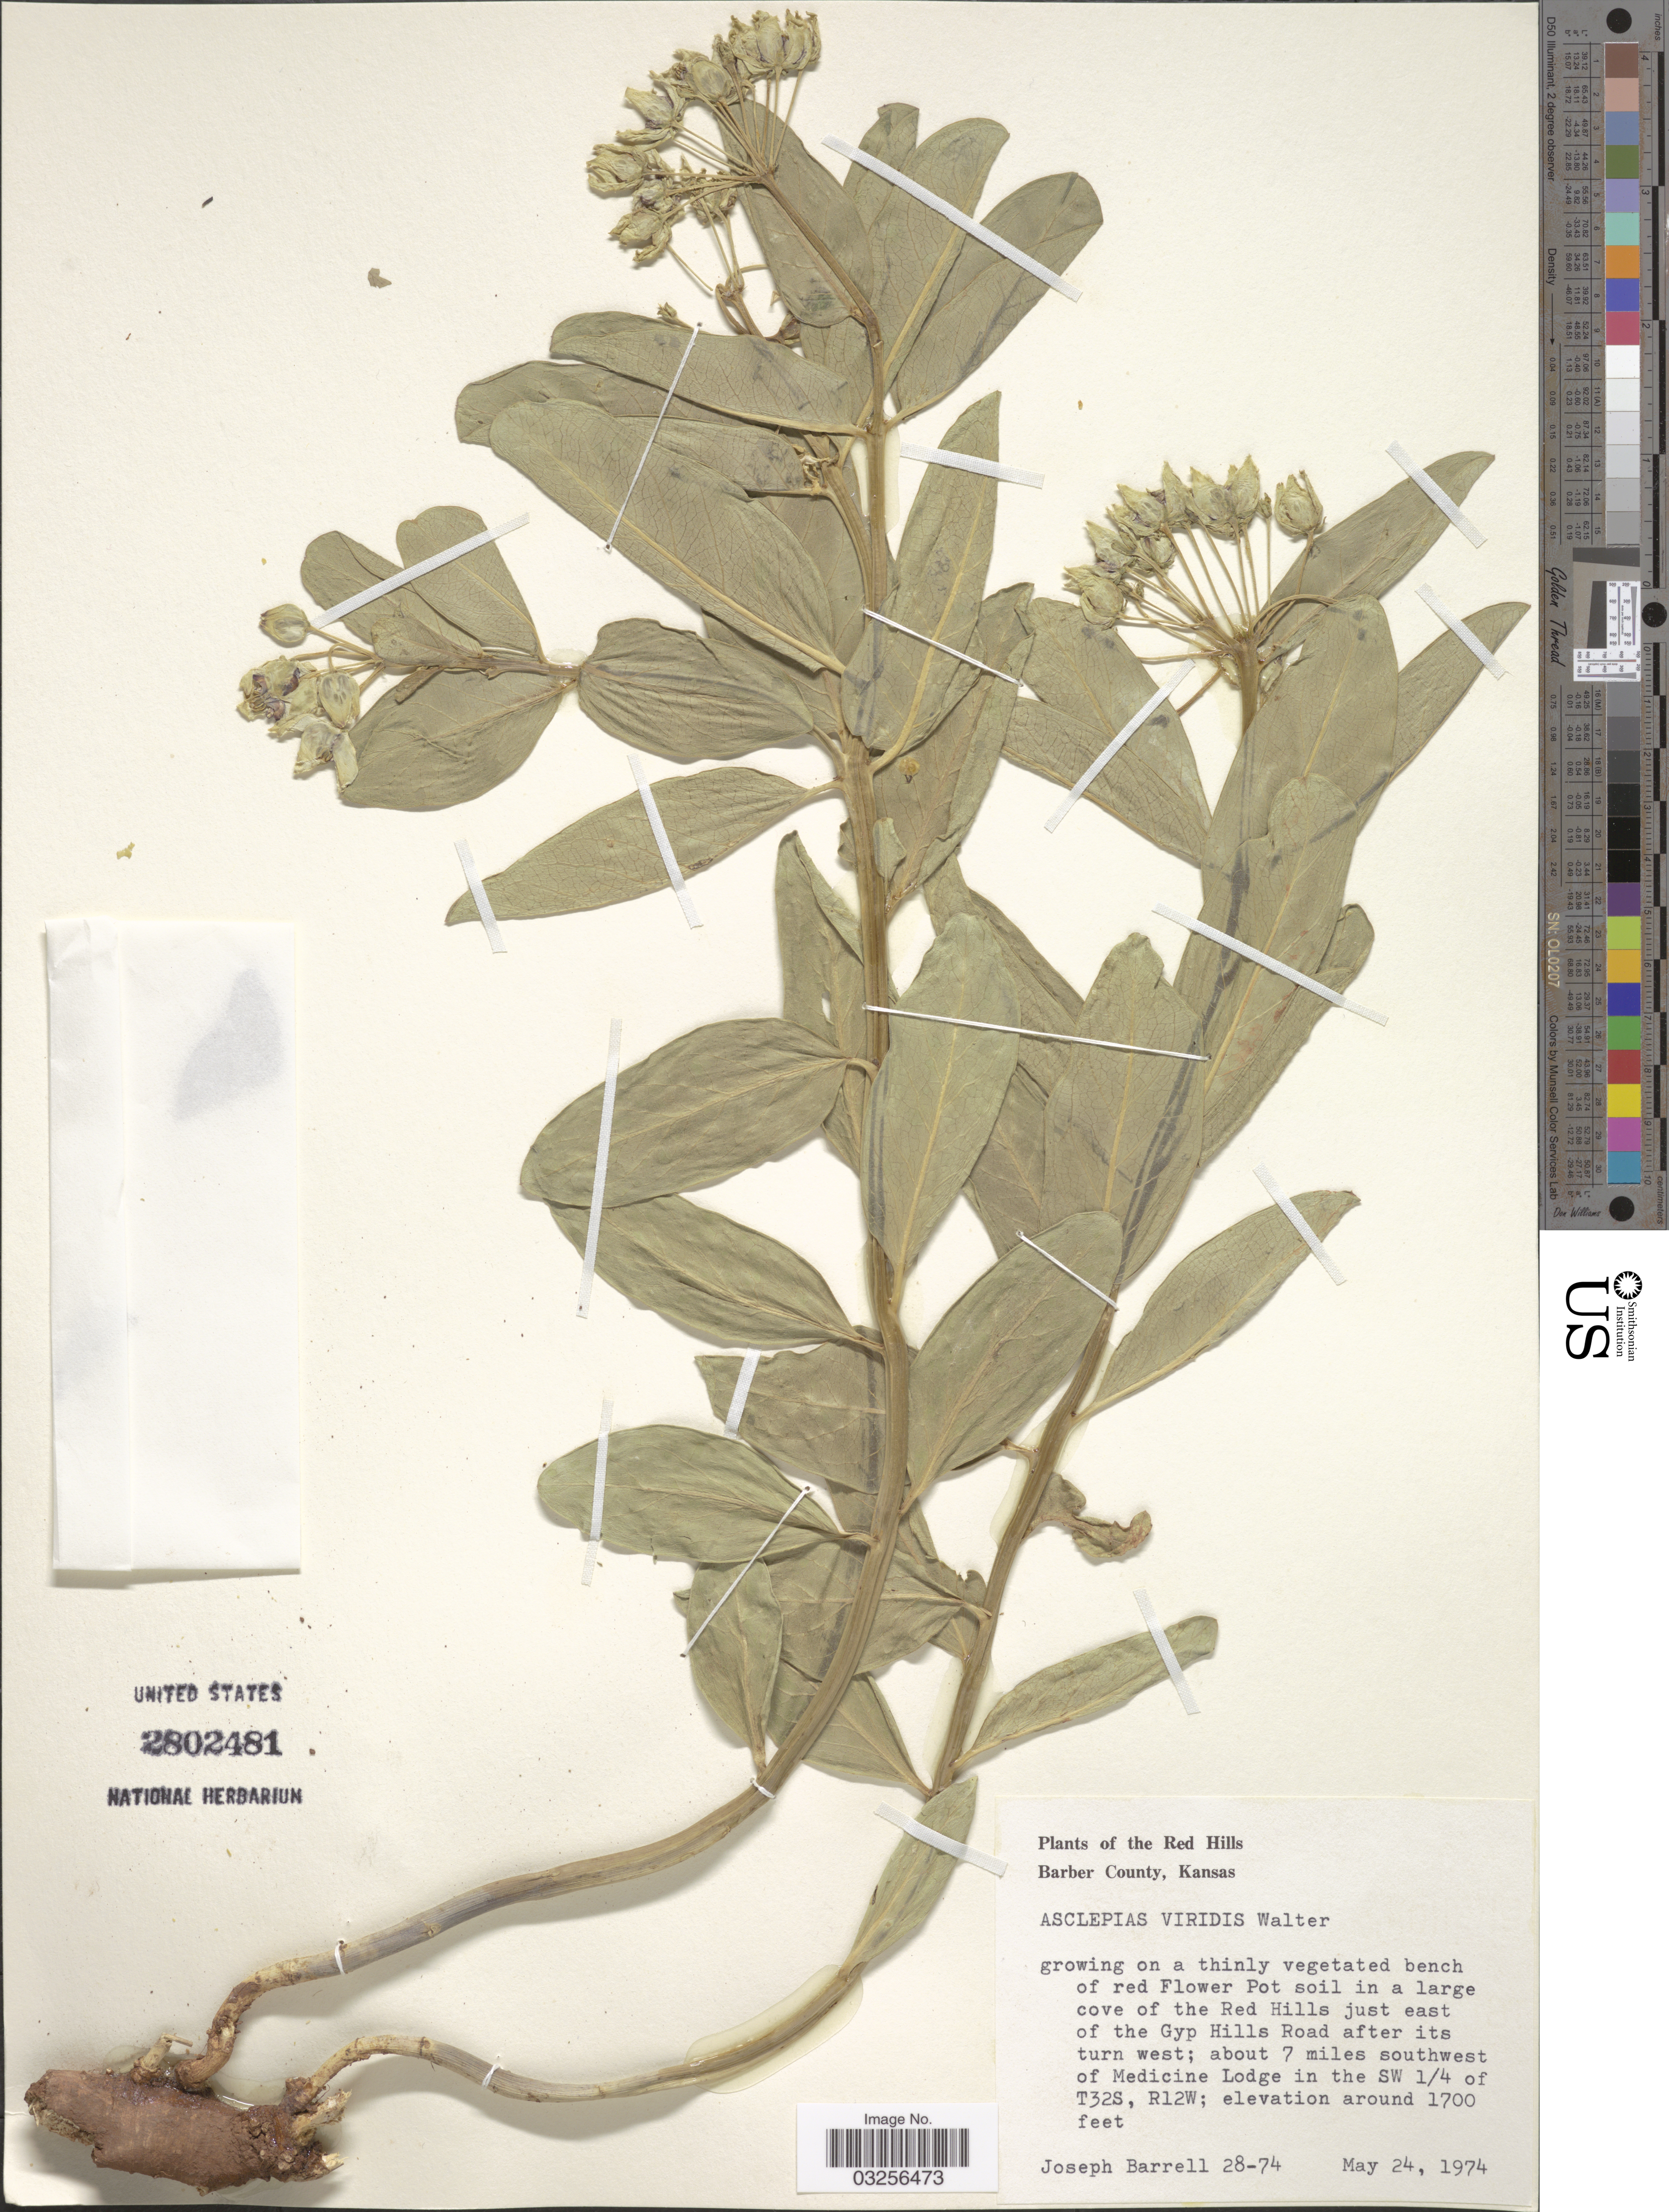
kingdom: Plantae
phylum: Tracheophyta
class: Magnoliopsida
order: Gentianales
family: Apocynaceae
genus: Asclepias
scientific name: Asclepias viridis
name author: Walter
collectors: J. Barrell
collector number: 28-74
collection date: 1974-05-24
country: United States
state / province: Kansas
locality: The Red Hills. Barber County. In a large cove of the Red Hills just east of the Gyp Hills Road after its turn west; about 7 miles southwest of Medicine Lodge in the SW 1/4 of T32S, R12W.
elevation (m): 518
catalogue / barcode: US 2802481